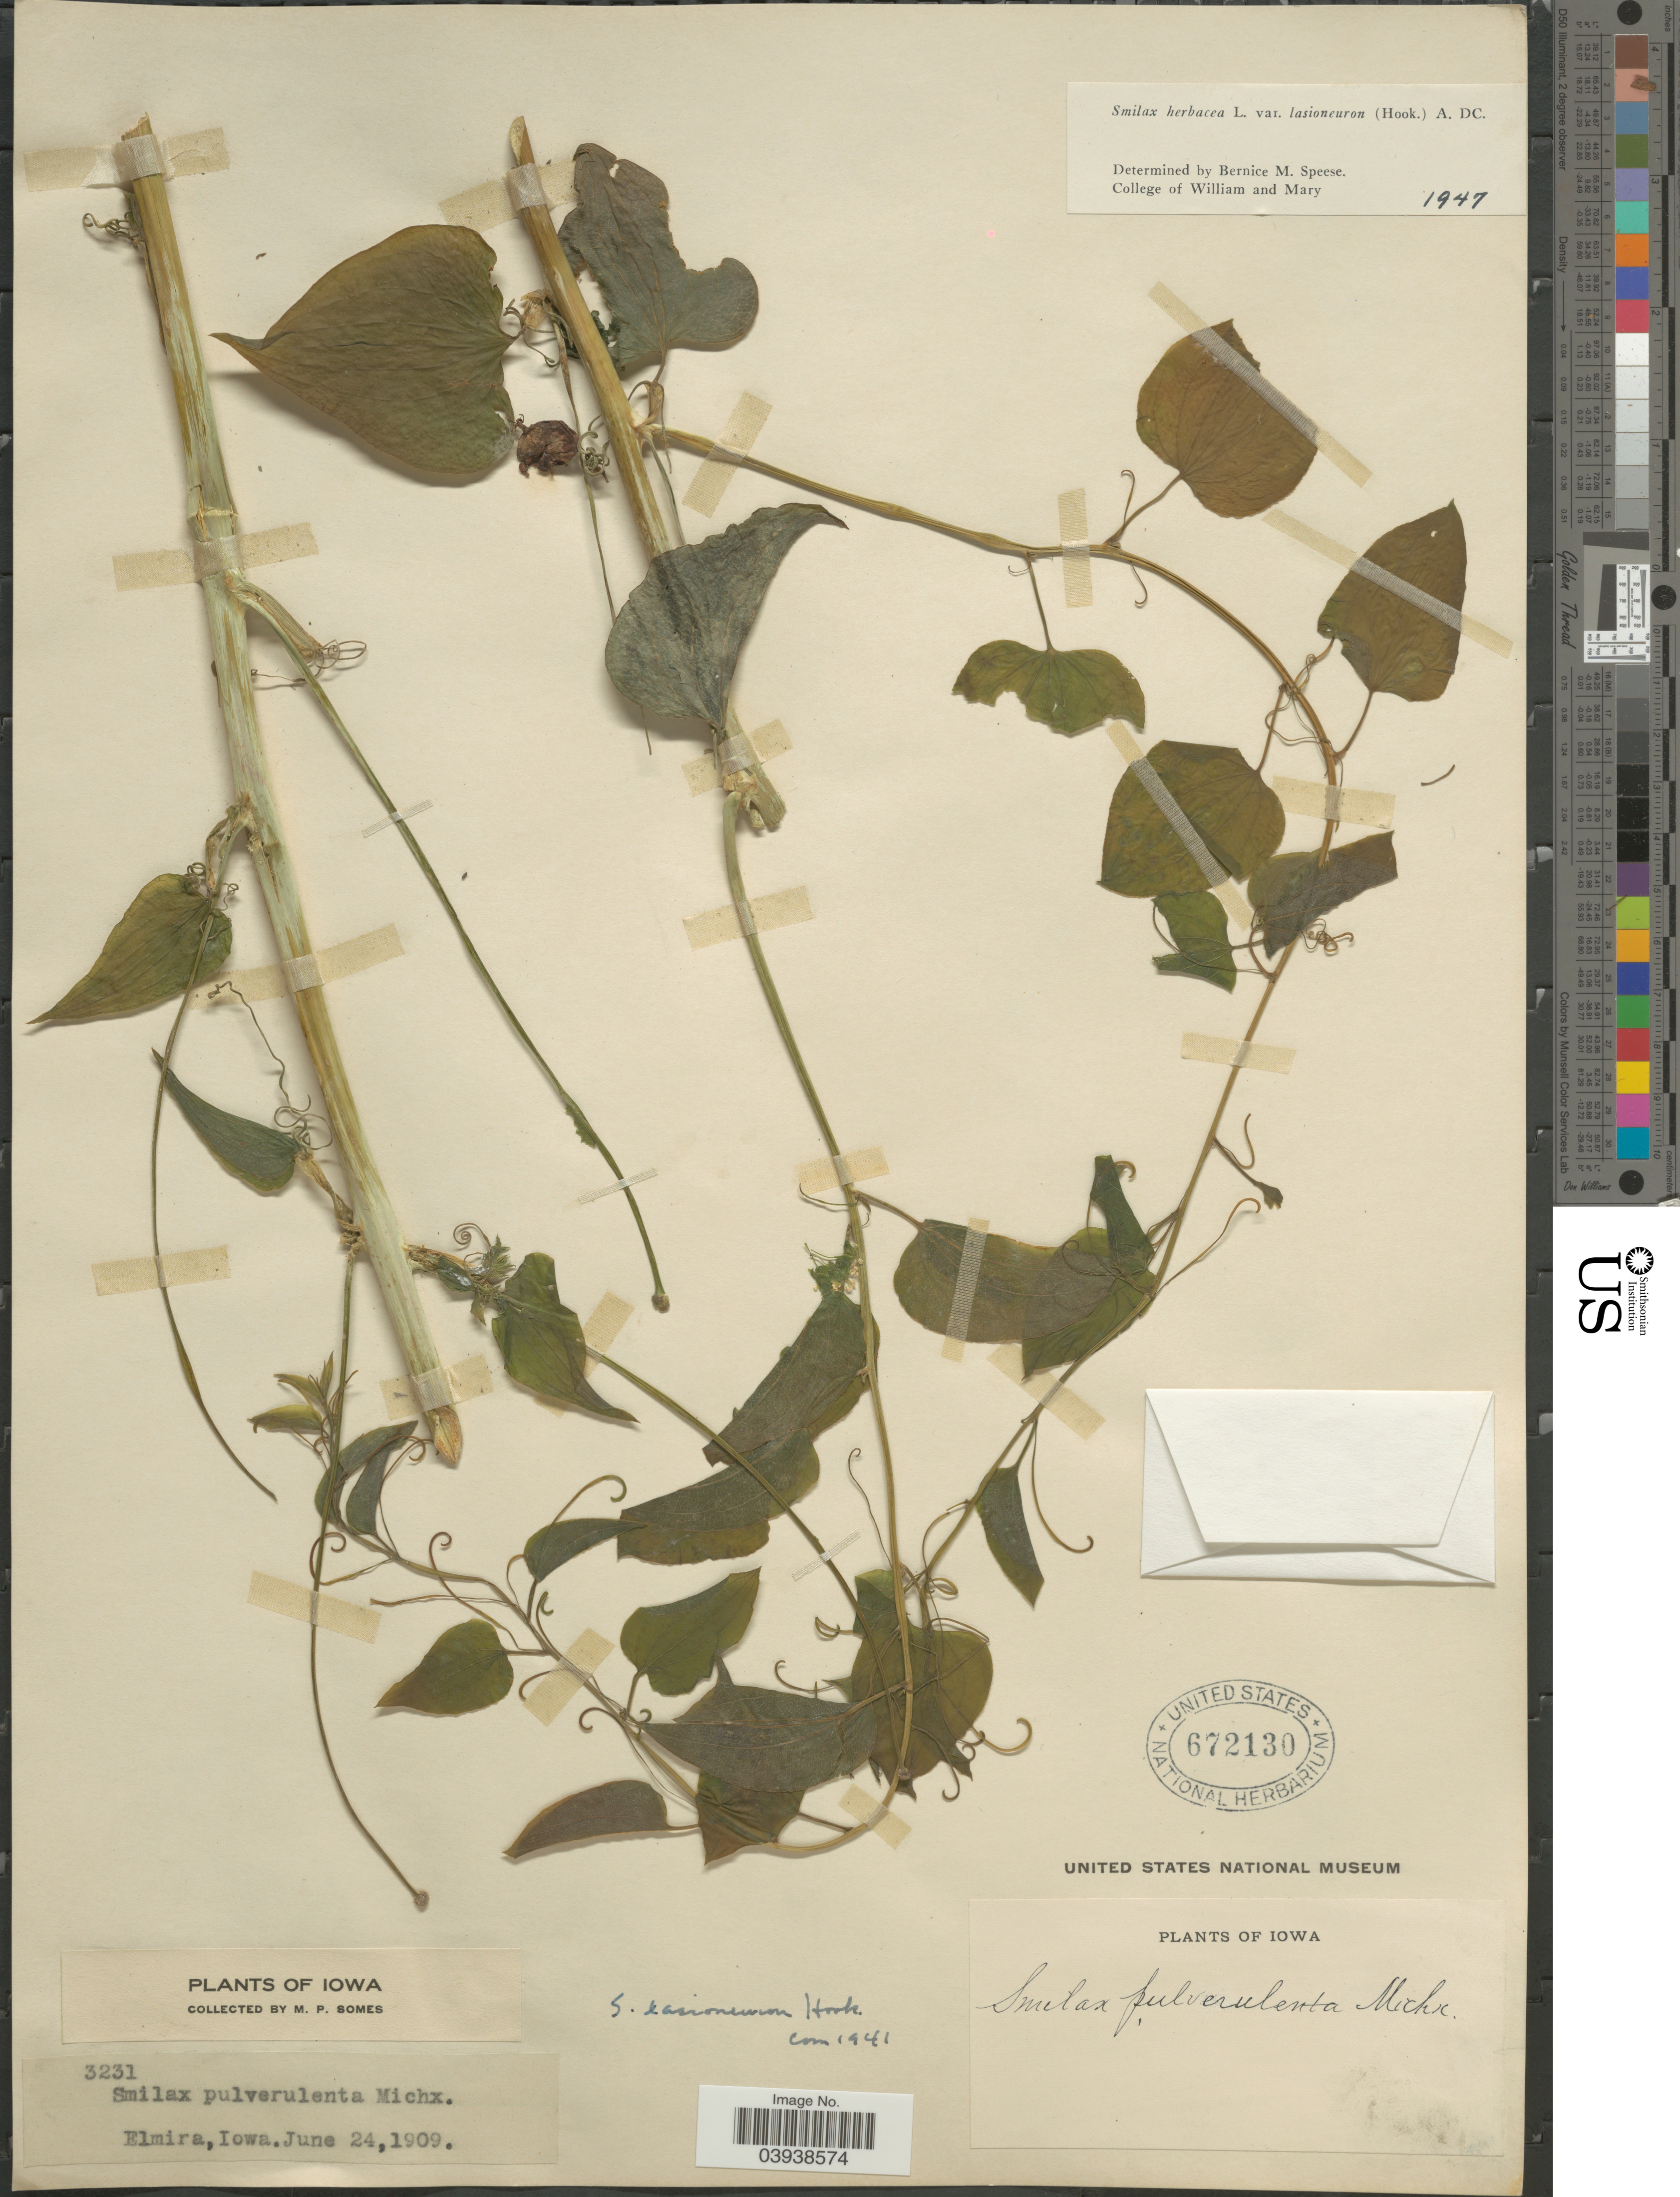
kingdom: Plantae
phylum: Tracheophyta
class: Liliopsida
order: Liliales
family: Smilacaceae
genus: Smilax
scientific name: Smilax herbacea var. lasioneuron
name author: (Hook.) A. DC.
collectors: M. Somes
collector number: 3231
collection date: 1909-06-24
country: United States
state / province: Iowa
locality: Elmira.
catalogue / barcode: US 672130